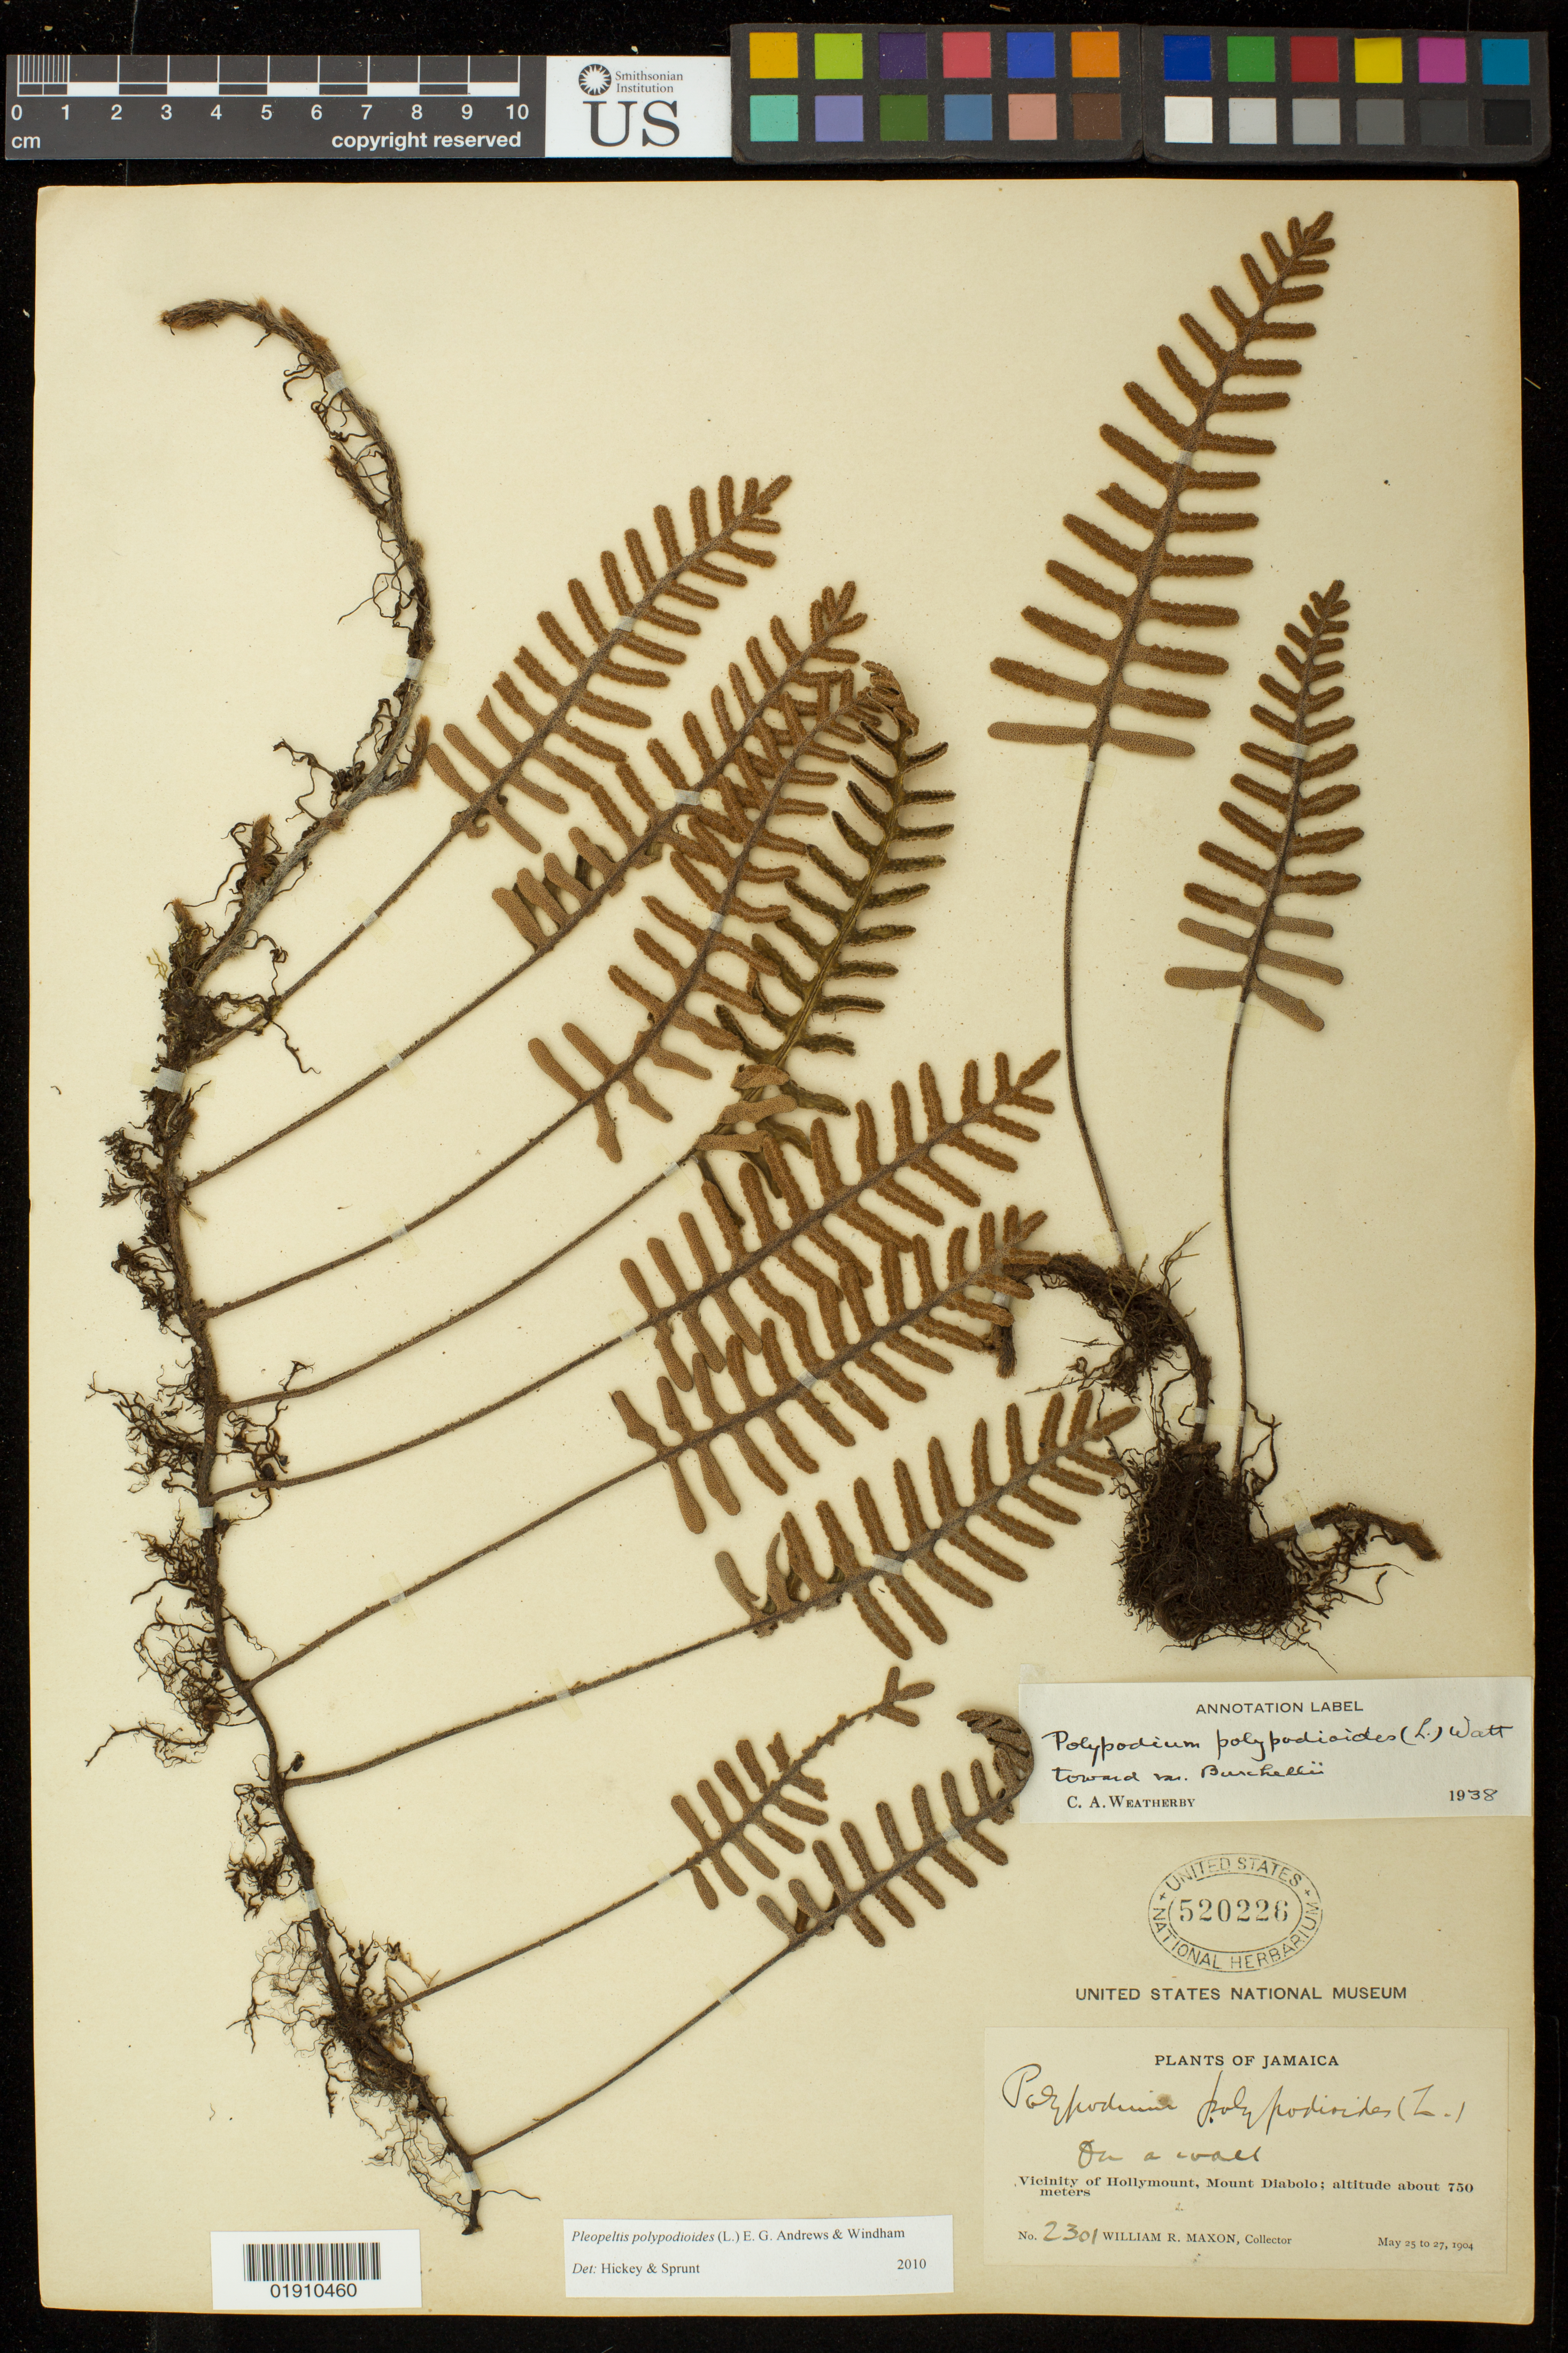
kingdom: Plantae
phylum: Tracheophyta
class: Polypodiopsida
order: Polypodiales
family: Polypodiaceae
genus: Pleopeltis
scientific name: Pleopeltis polypodioides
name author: (L.) E.G. Andrews & Windham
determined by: Sprunt, S. V.; Hickey, R. J.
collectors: W. R. Maxon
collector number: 2301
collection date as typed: May 25 to 27, 1904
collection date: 1904-05-25/1904-05-27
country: Jamaica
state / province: Saint Catherine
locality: Vicinity of Hollymount, Mount Diabolo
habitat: on a wall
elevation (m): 750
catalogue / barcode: US 520226